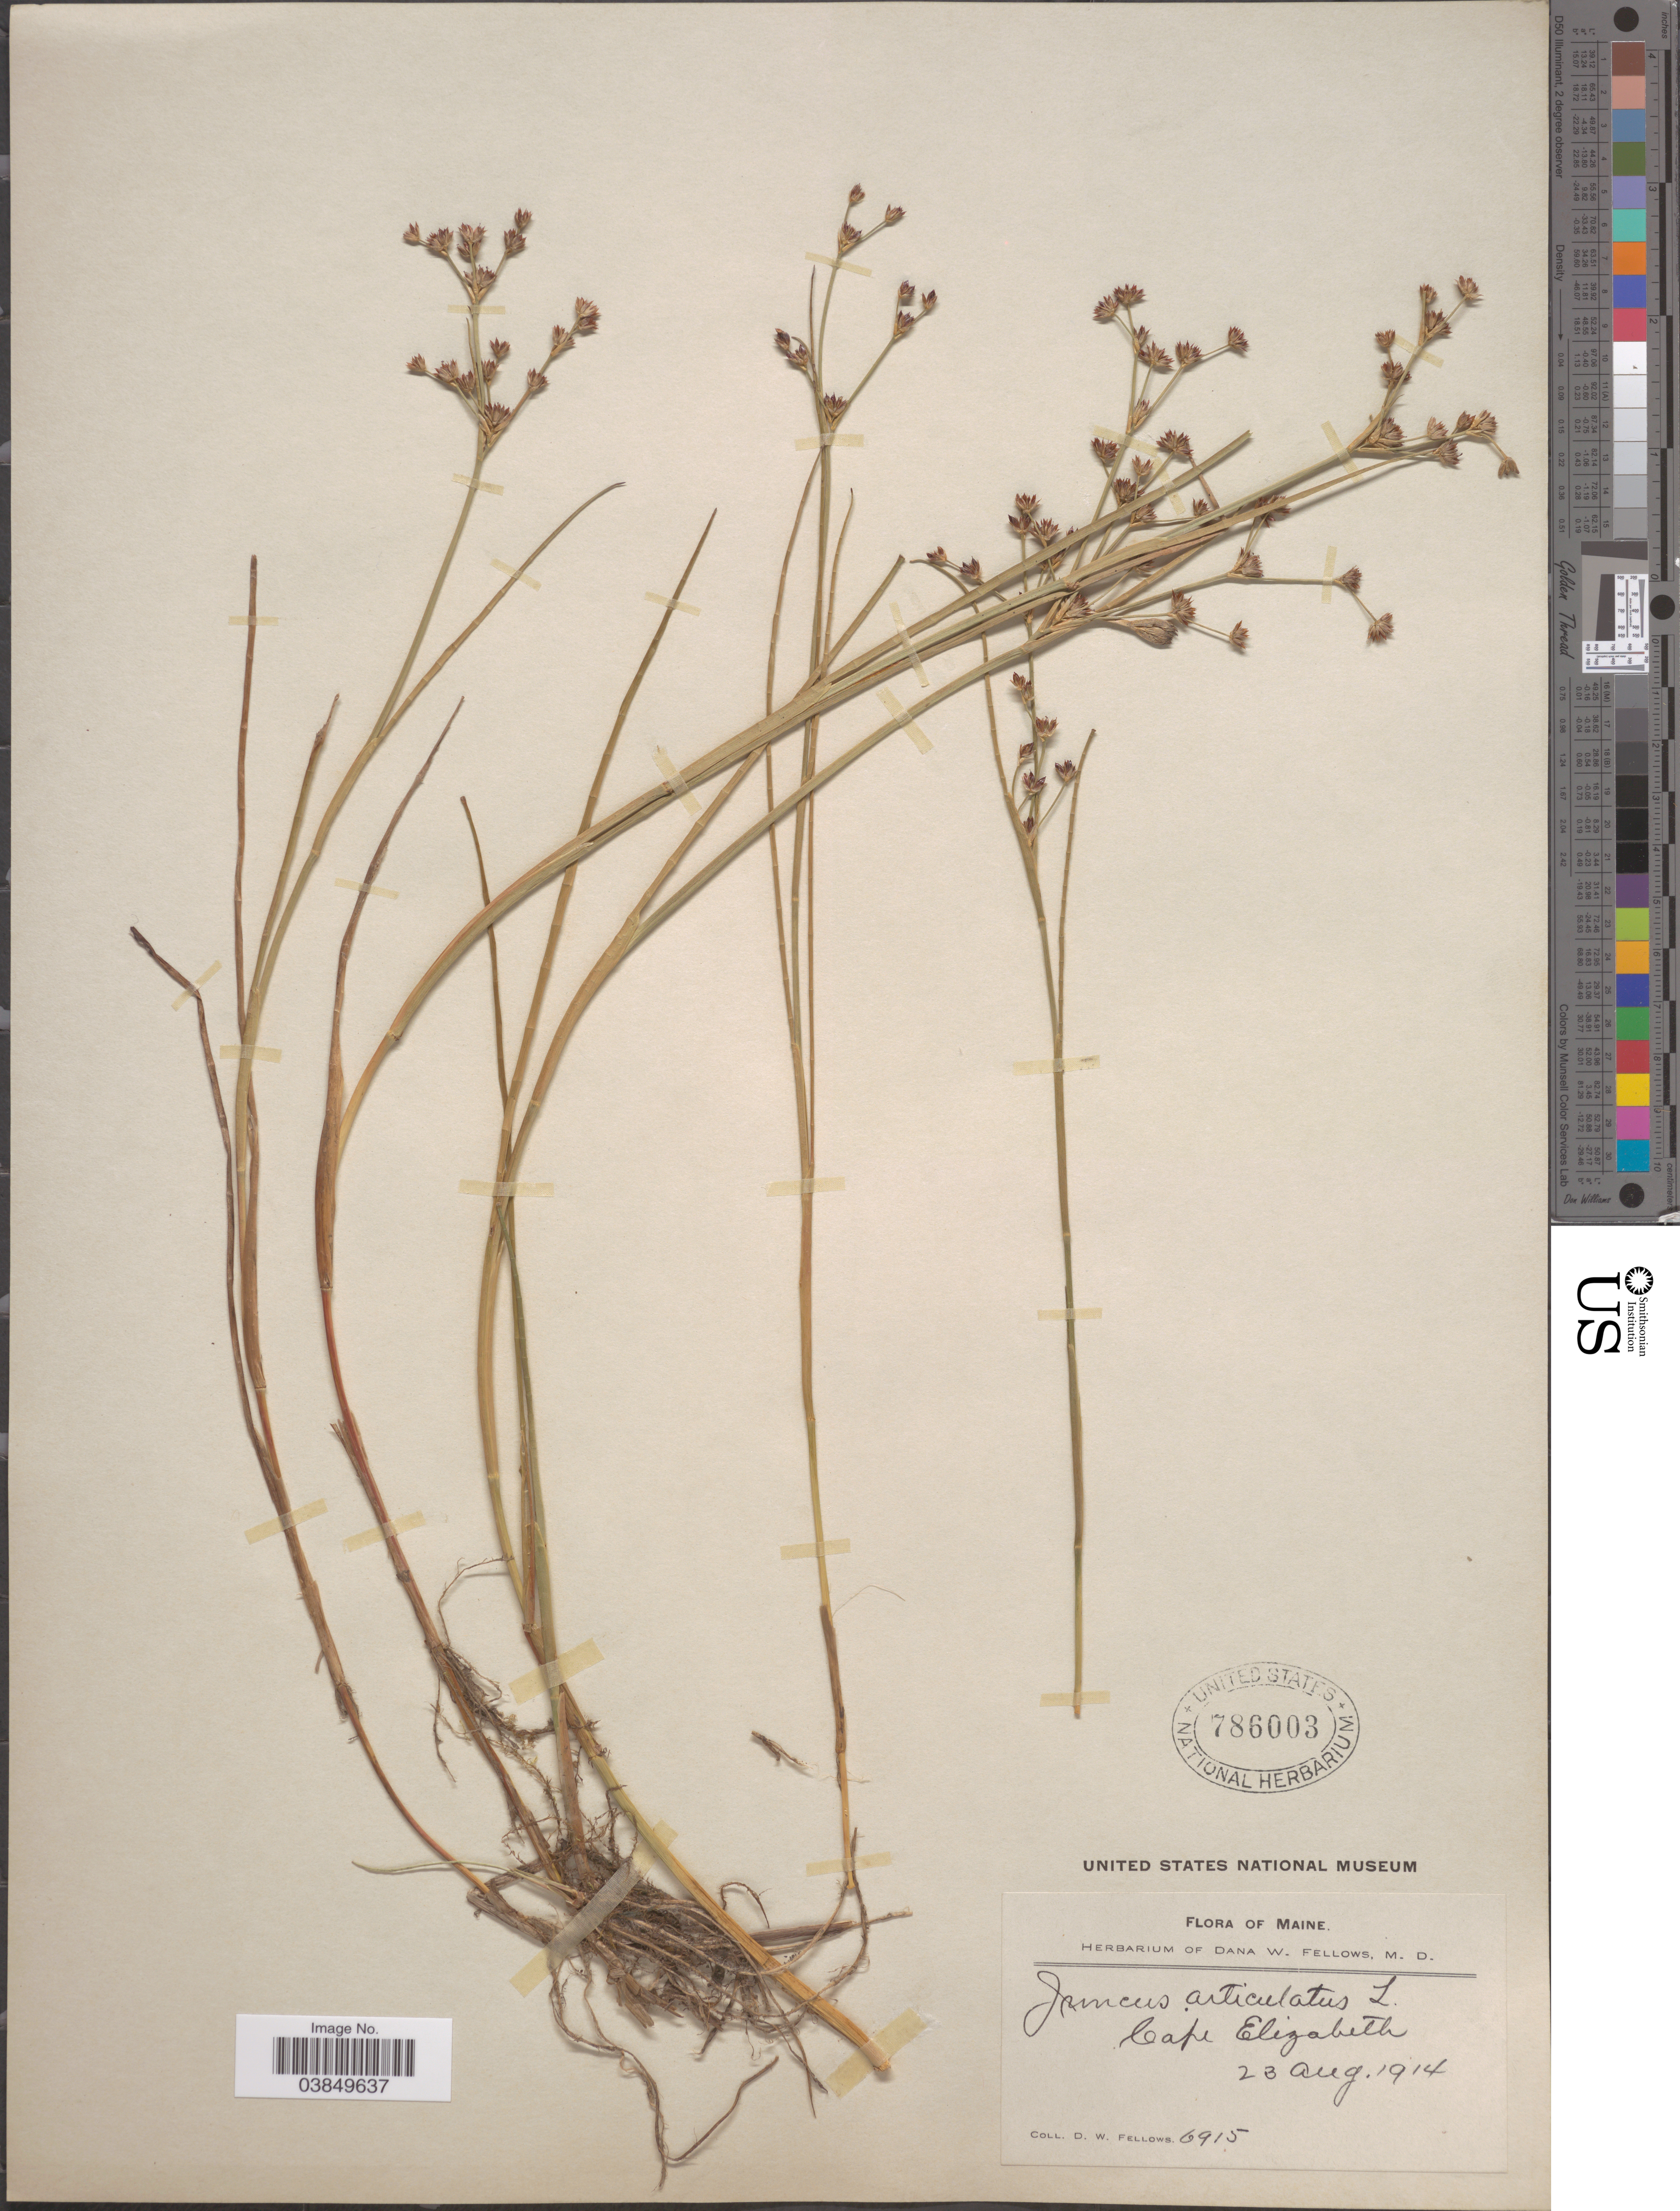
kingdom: Plantae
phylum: Tracheophyta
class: Liliopsida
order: Poales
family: Juncaceae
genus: Juncus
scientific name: Juncus articulatus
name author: L.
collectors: D. W. Fellows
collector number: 6915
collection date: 1914-08-23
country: United States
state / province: Maine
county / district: Cumberland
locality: Cape Elizabeth.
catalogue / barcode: US 786003